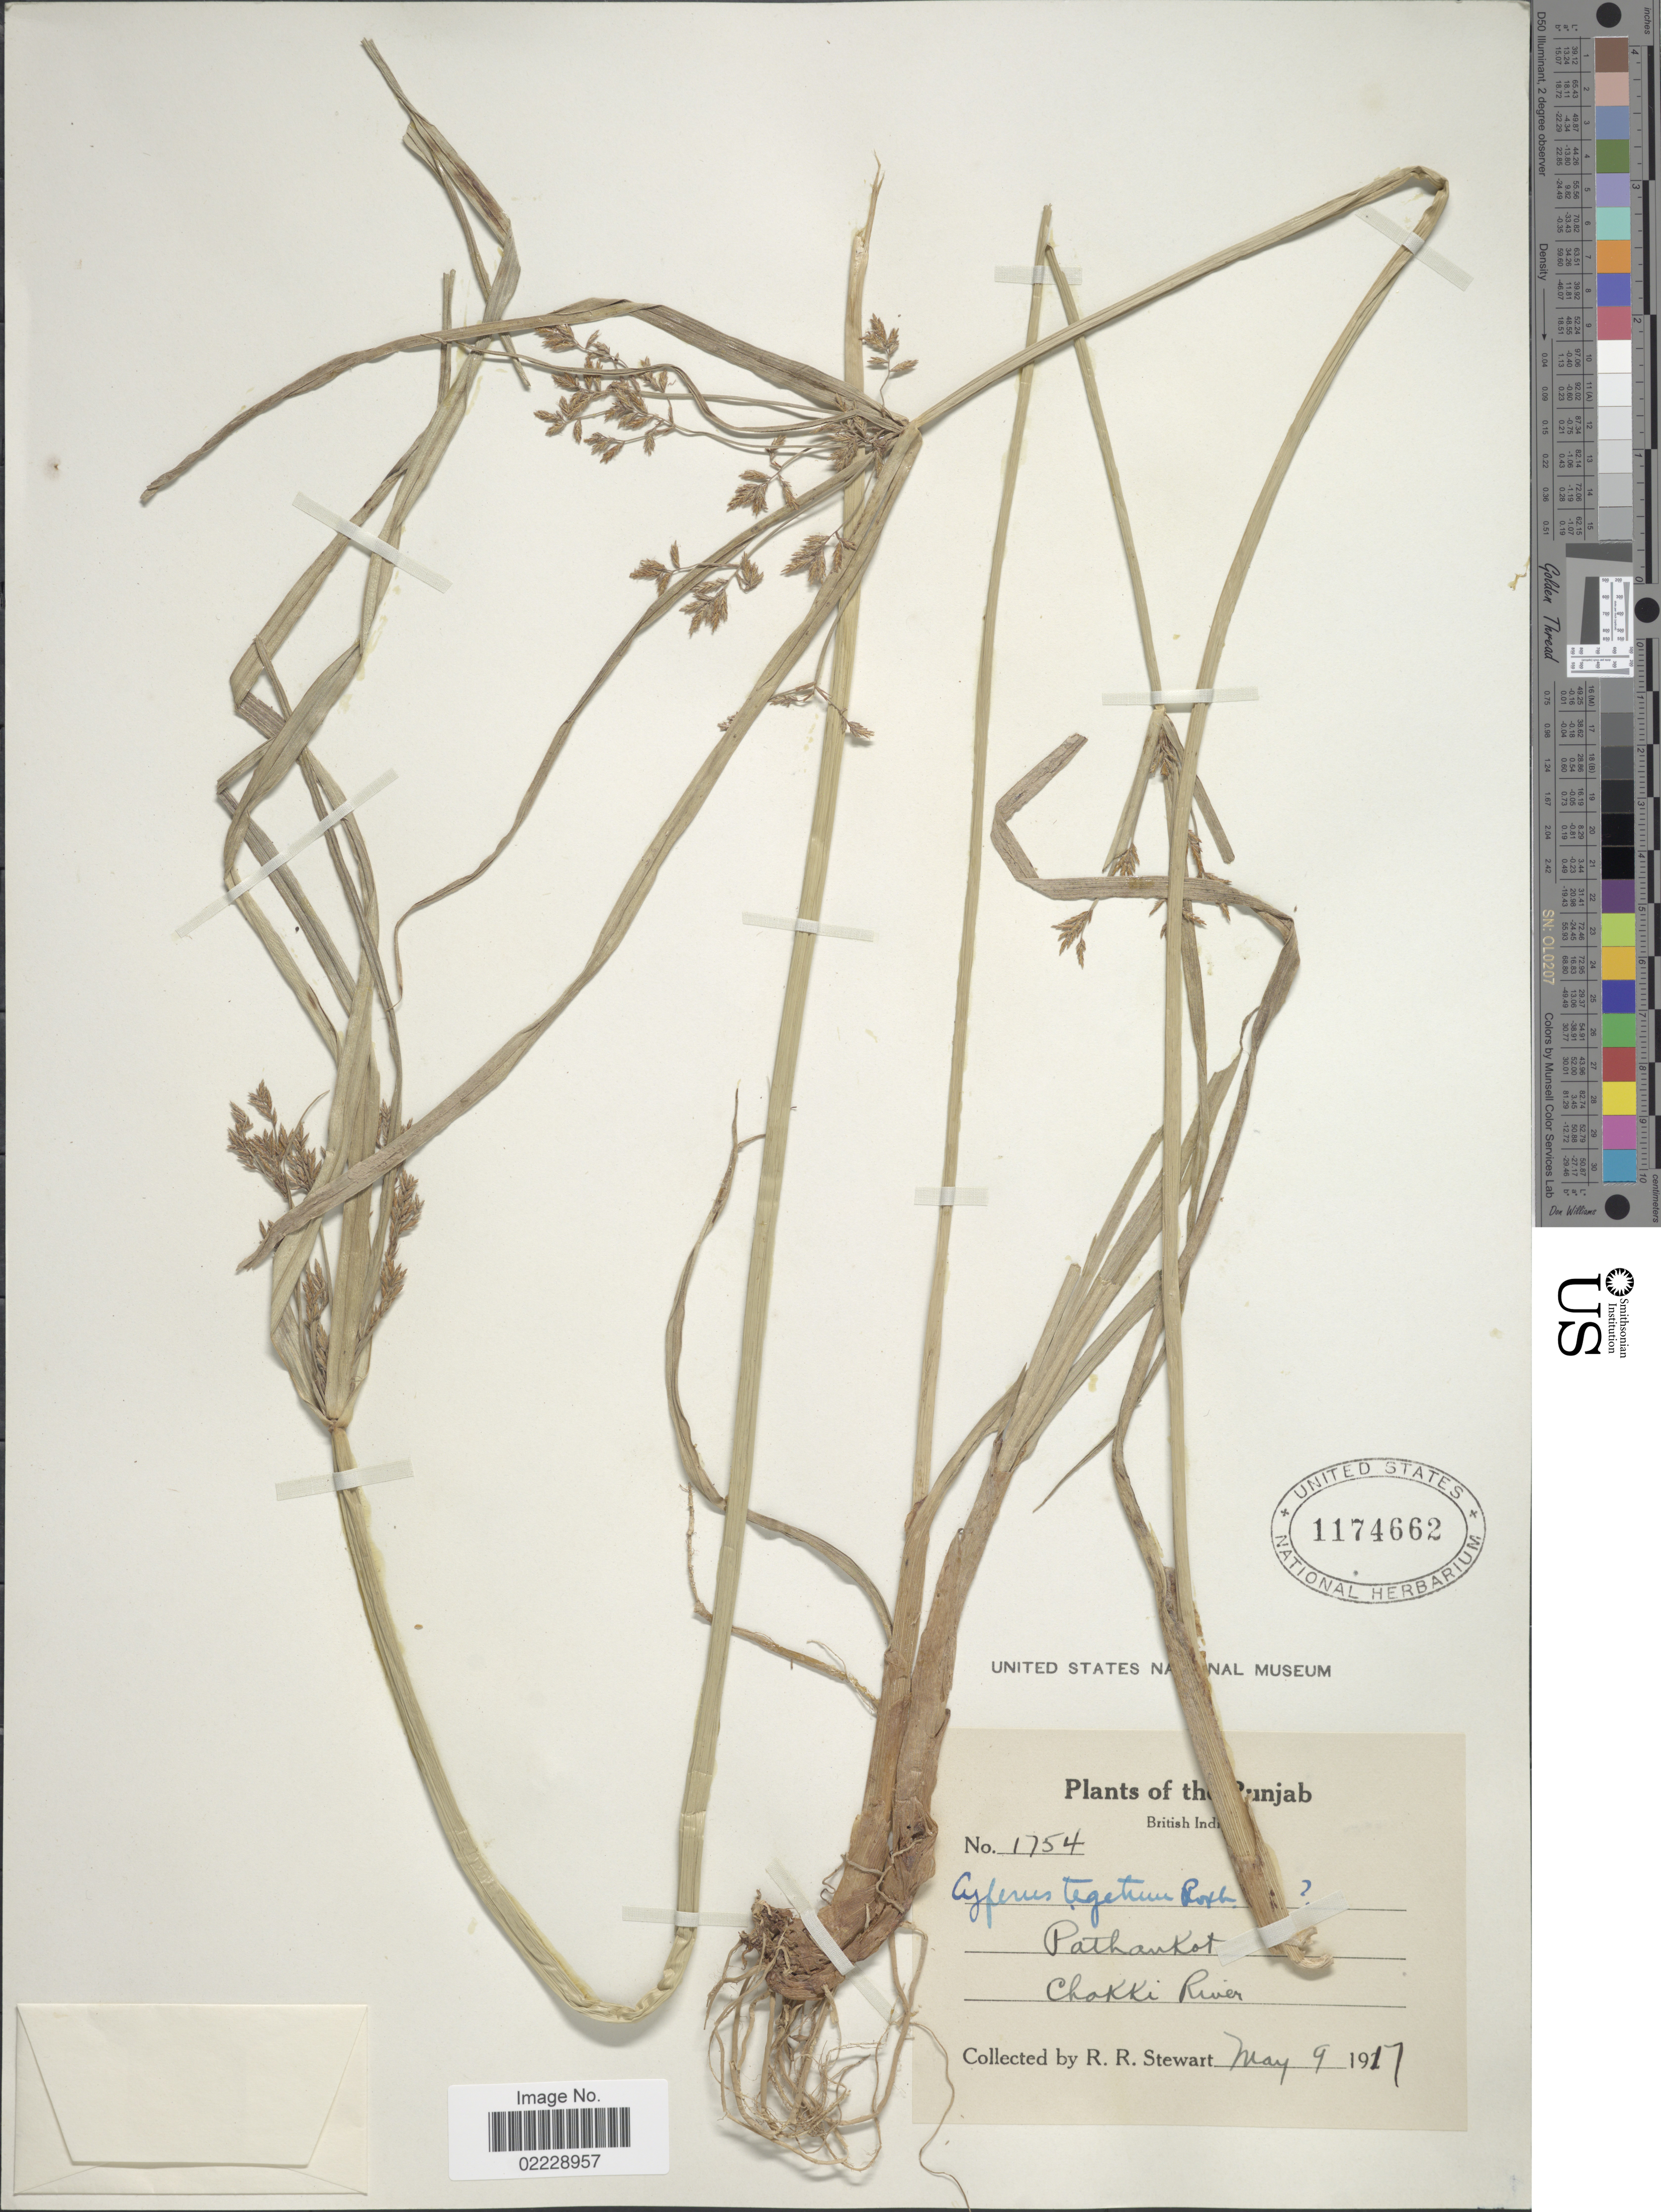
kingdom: Plantae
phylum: Tracheophyta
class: Liliopsida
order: Poales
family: Cyperaceae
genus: Cyperus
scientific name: Cyperus pilosus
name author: Vahl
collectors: R. R. Stewart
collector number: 1754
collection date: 1917-05-09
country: India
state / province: Punjab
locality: British India. Pathankot. Chokki River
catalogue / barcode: US 1174662